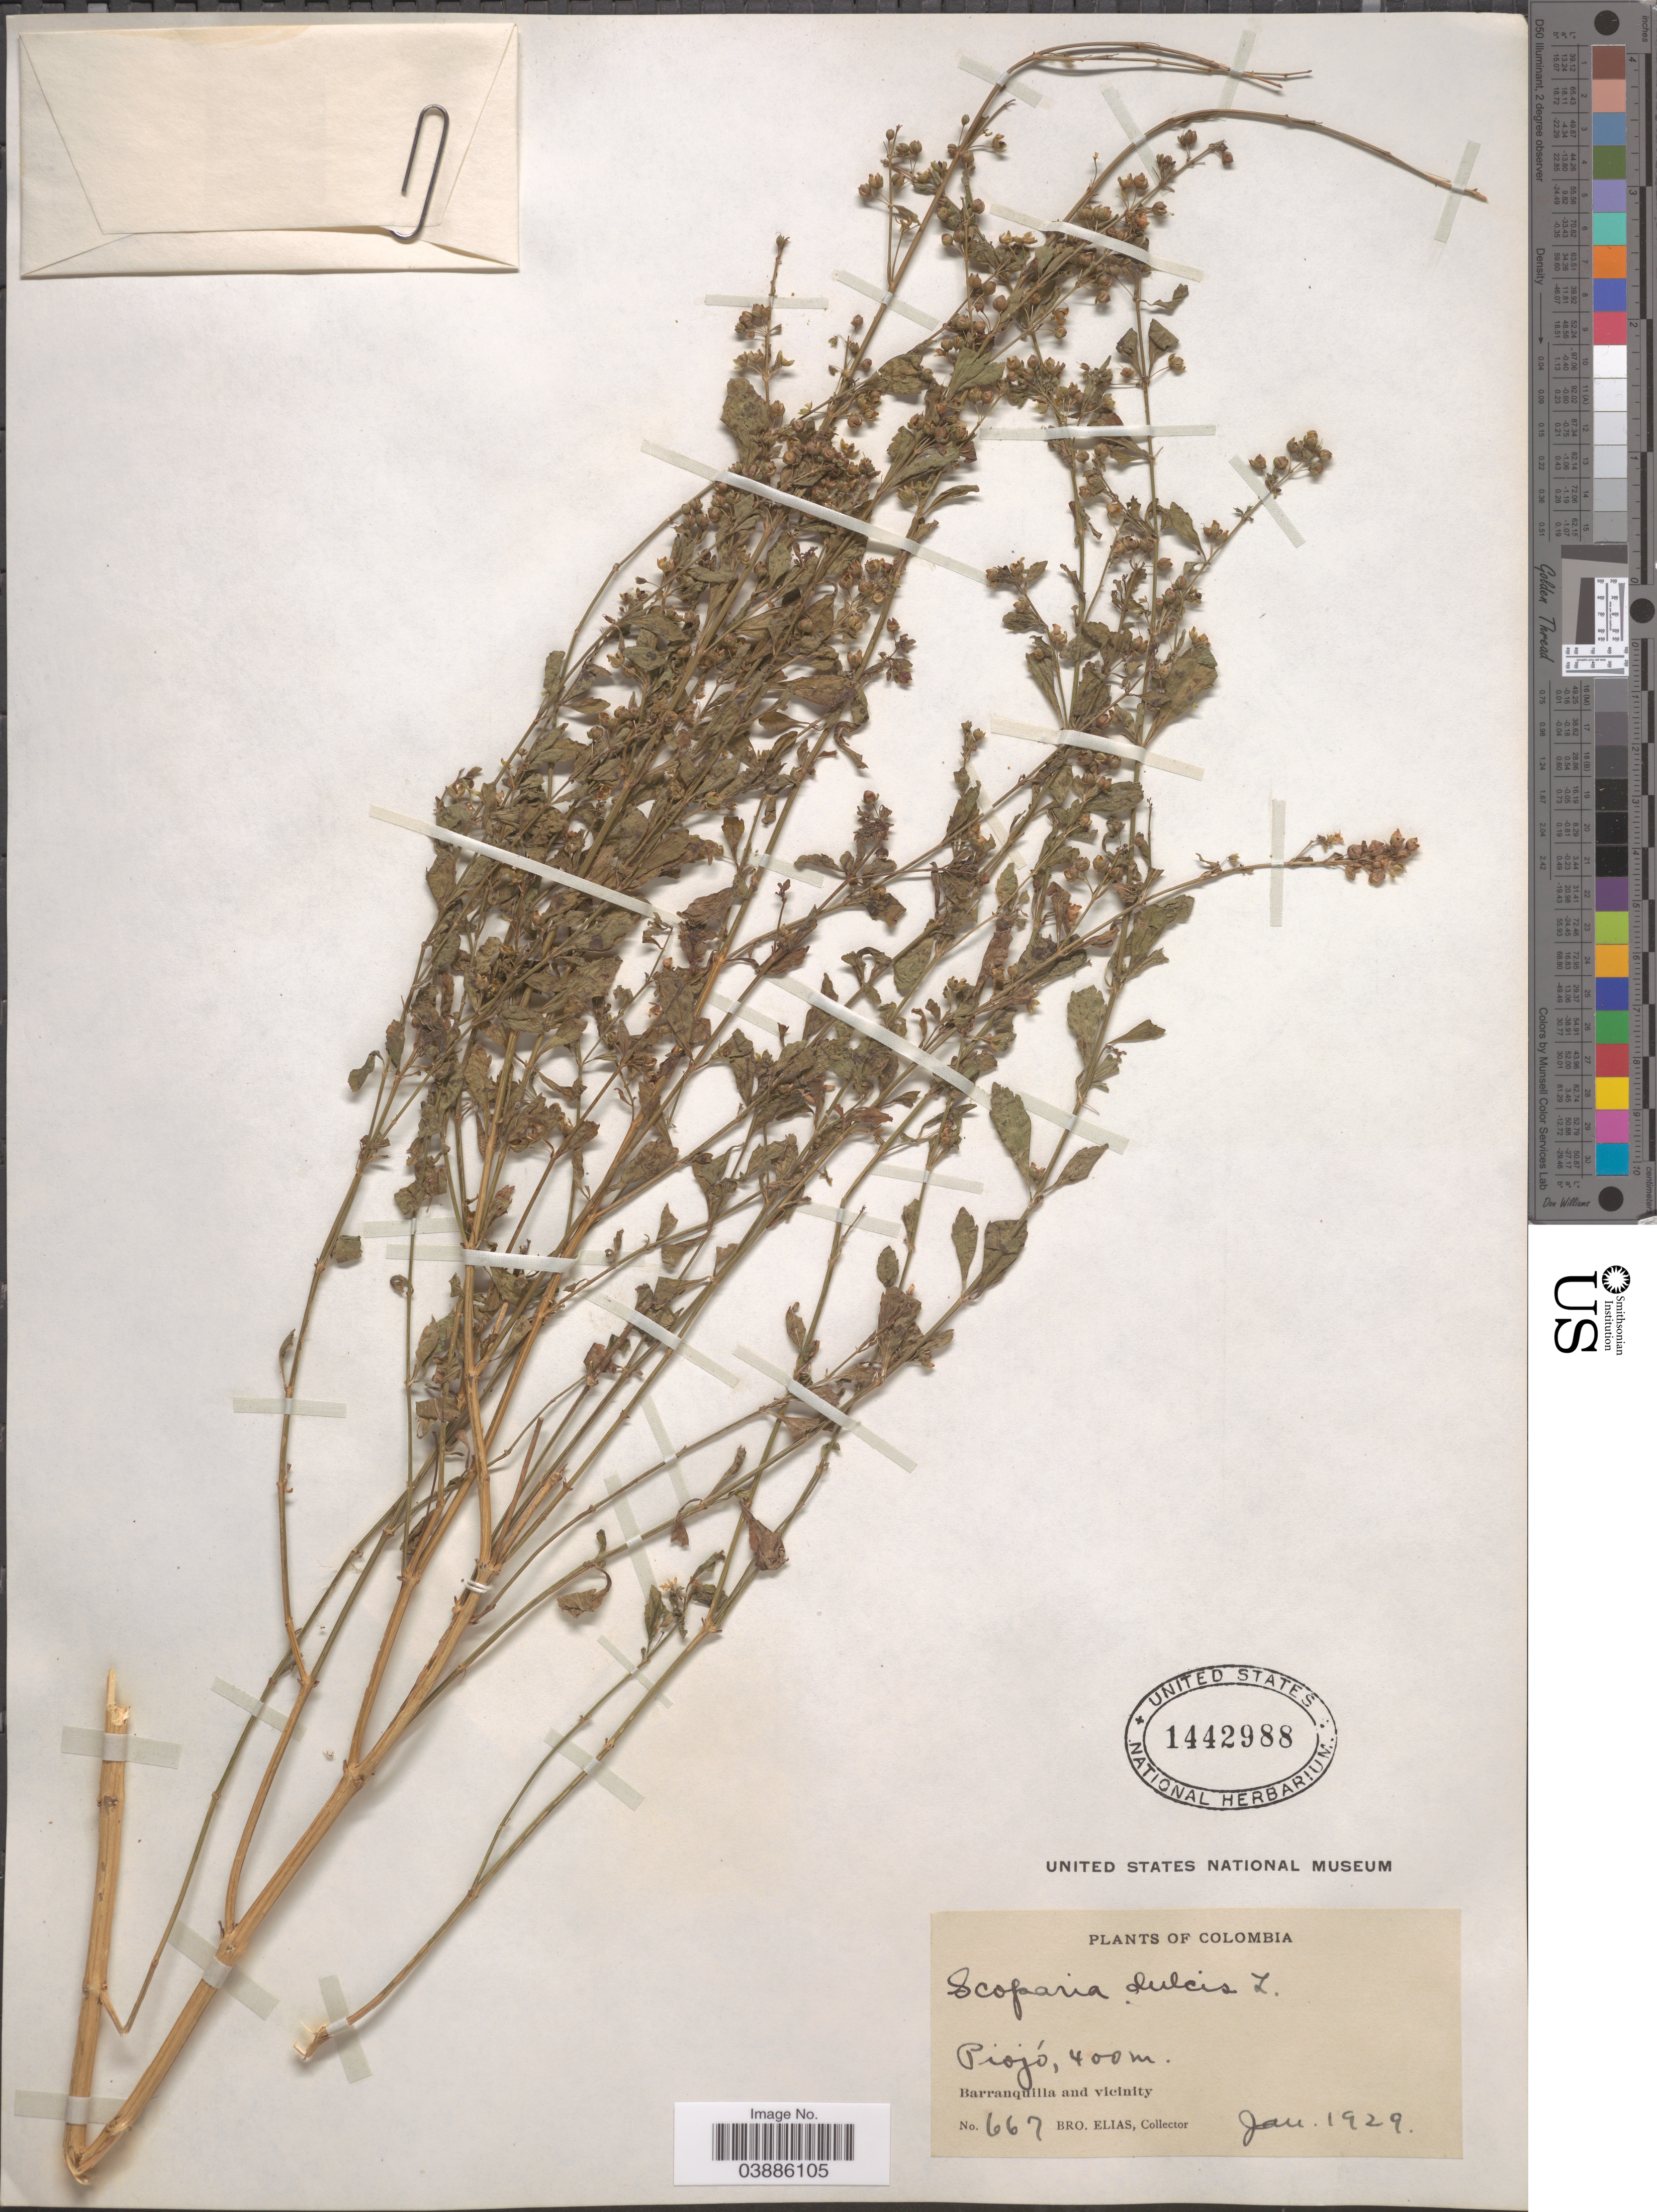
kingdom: Plantae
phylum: Tracheophyta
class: Magnoliopsida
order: Lamiales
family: Plantaginaceae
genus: Scoparia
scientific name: Scoparia dulcis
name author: L.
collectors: Bro. Elias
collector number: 667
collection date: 1929-01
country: Colombia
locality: Piojó. Barranquilla and vicinity.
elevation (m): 400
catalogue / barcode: US 1442988